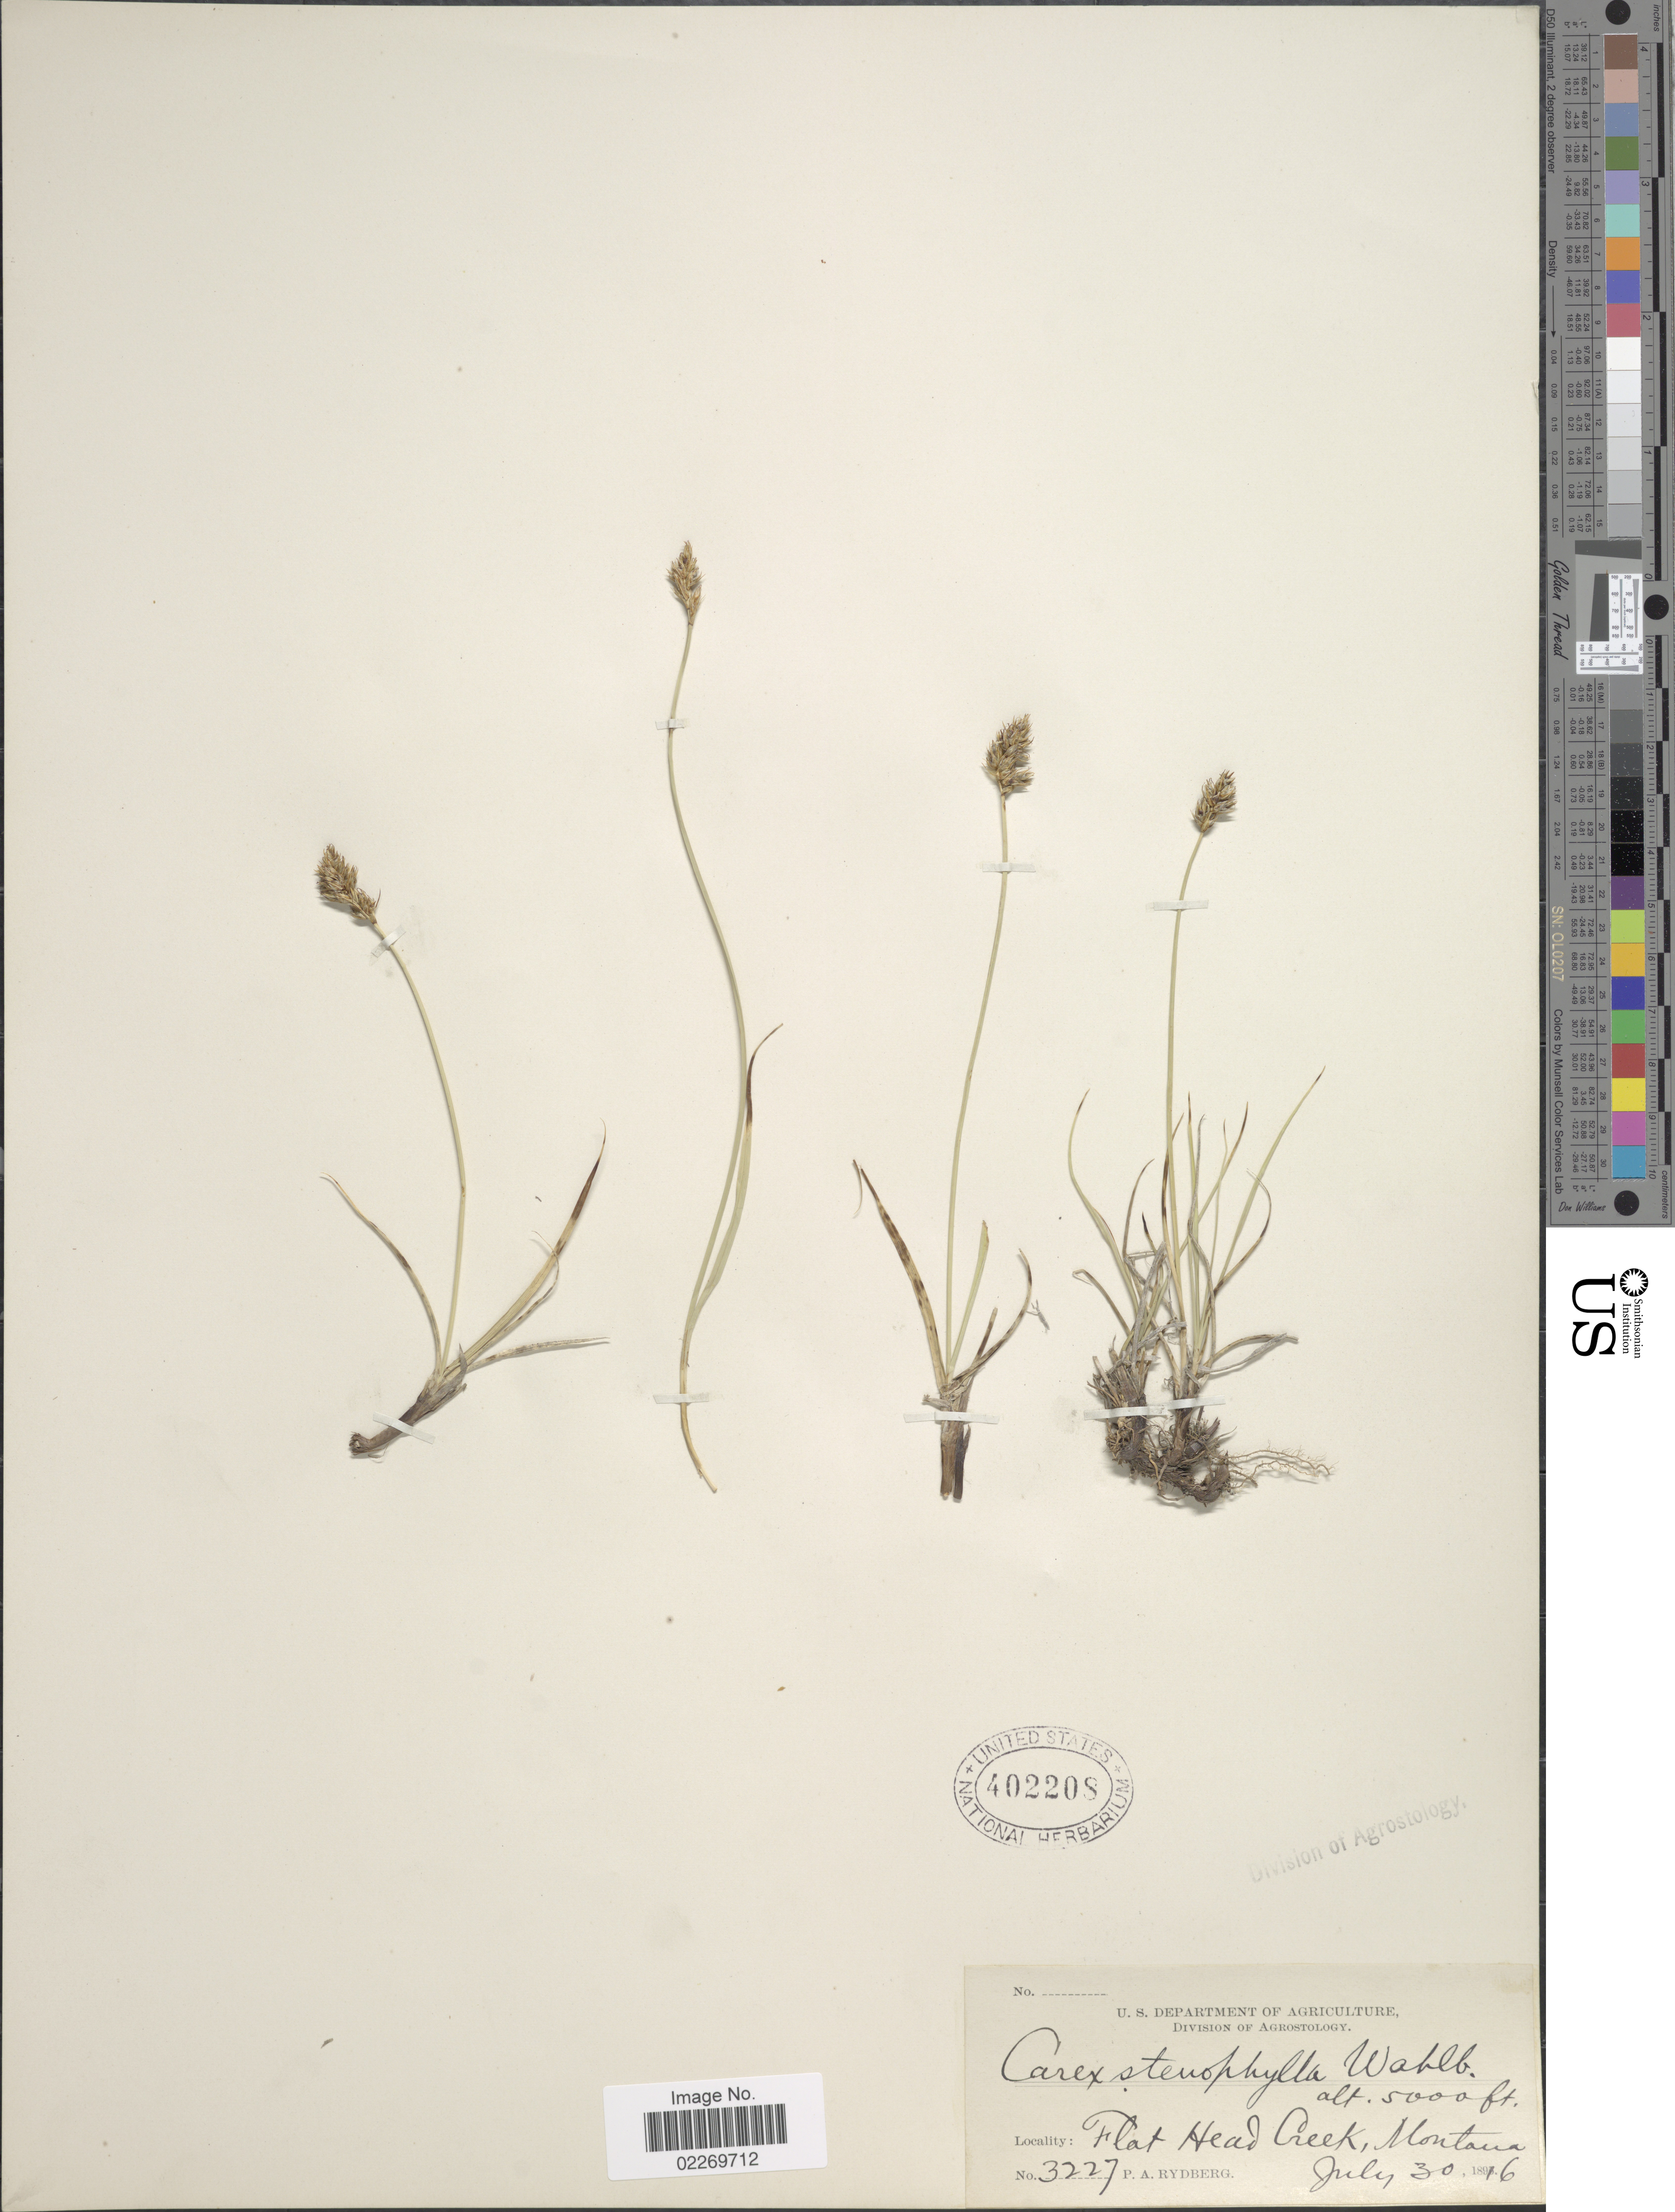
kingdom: Plantae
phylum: Tracheophyta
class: Liliopsida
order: Poales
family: Cyperaceae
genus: Carex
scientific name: Carex eleocharis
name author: L.H. Bailey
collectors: P. A. Rydberg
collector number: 3227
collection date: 1896-07-30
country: United States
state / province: Montana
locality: Flat Head Creek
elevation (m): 1524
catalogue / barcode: US 402208